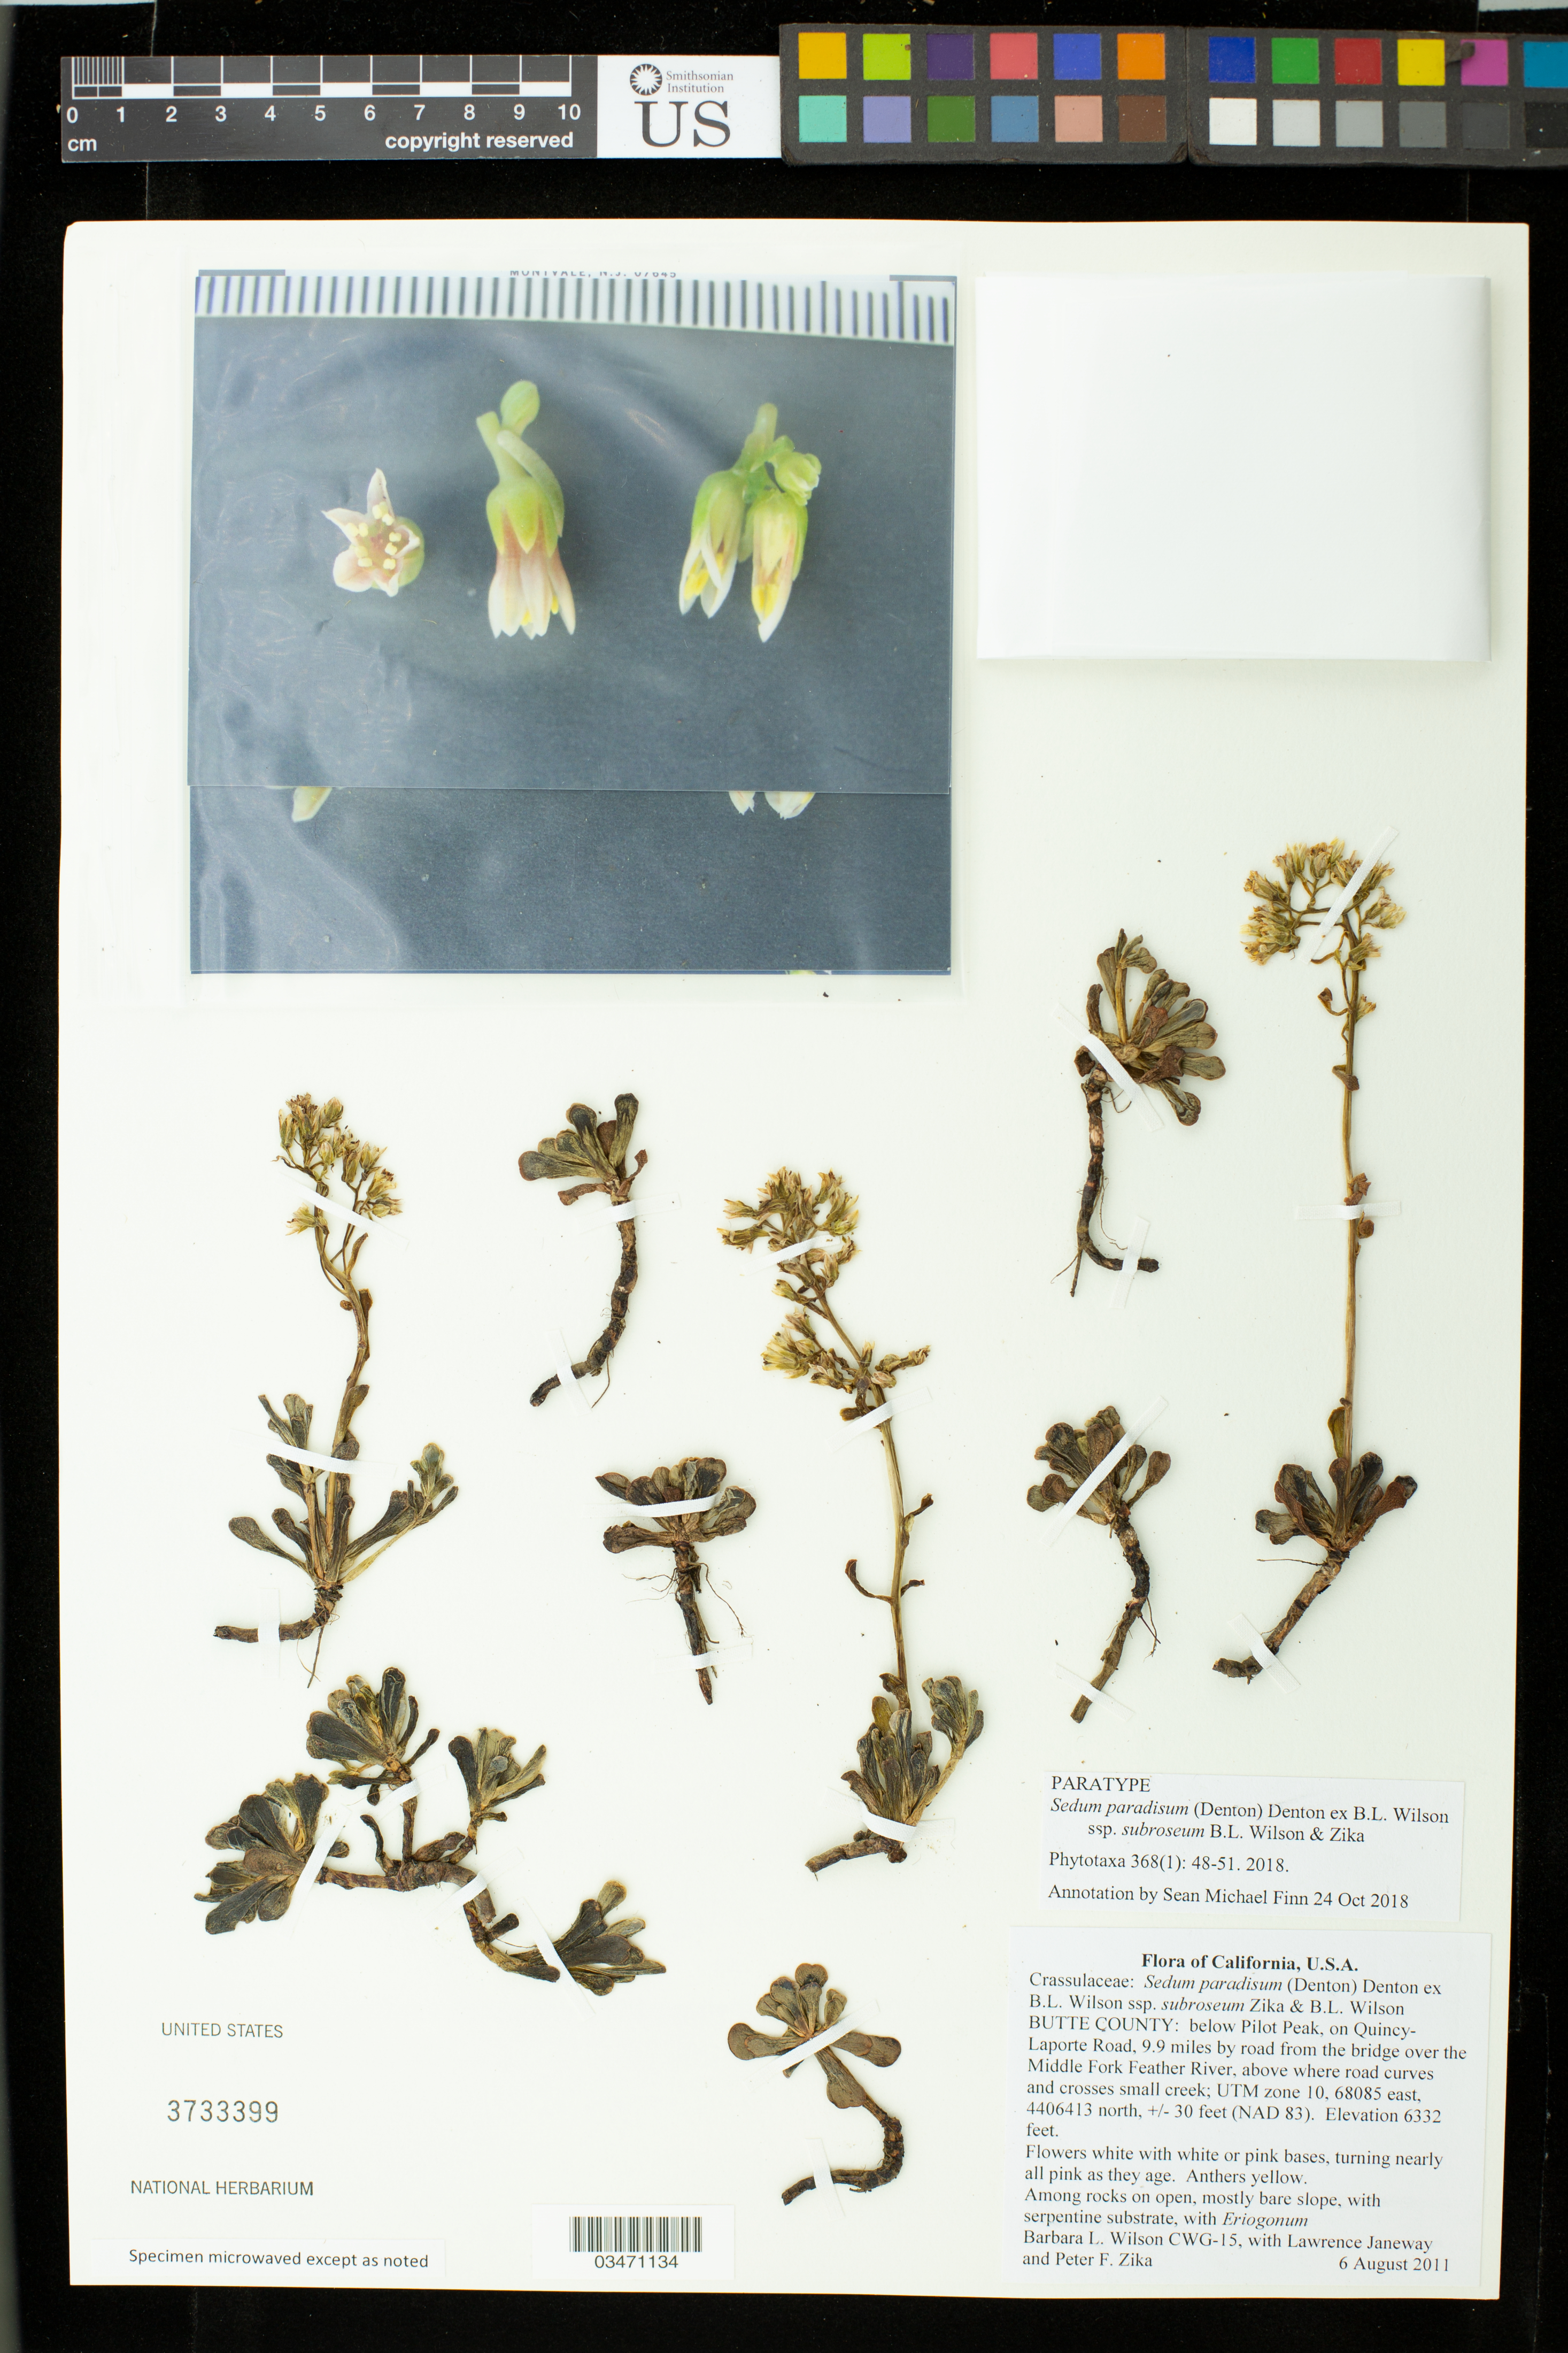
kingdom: Plantae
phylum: Tracheophyta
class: Magnoliopsida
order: Saxifragales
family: Crassulaceae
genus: Sedum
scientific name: Sedum paradisum subsp. subroseum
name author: (Denton) Denton ex B.L. Wilson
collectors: B. L. Wilson, L. P. Janeway & P. F. Zika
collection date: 2011-08-06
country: United States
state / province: California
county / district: Butte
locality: Below Pilot Peak, on Quincy-Laporte Road, 9.9 mi. by road from the bridge over the Middle Fork Feather River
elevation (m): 1930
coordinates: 4406413 N, 10,68085 E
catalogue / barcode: US 3733399